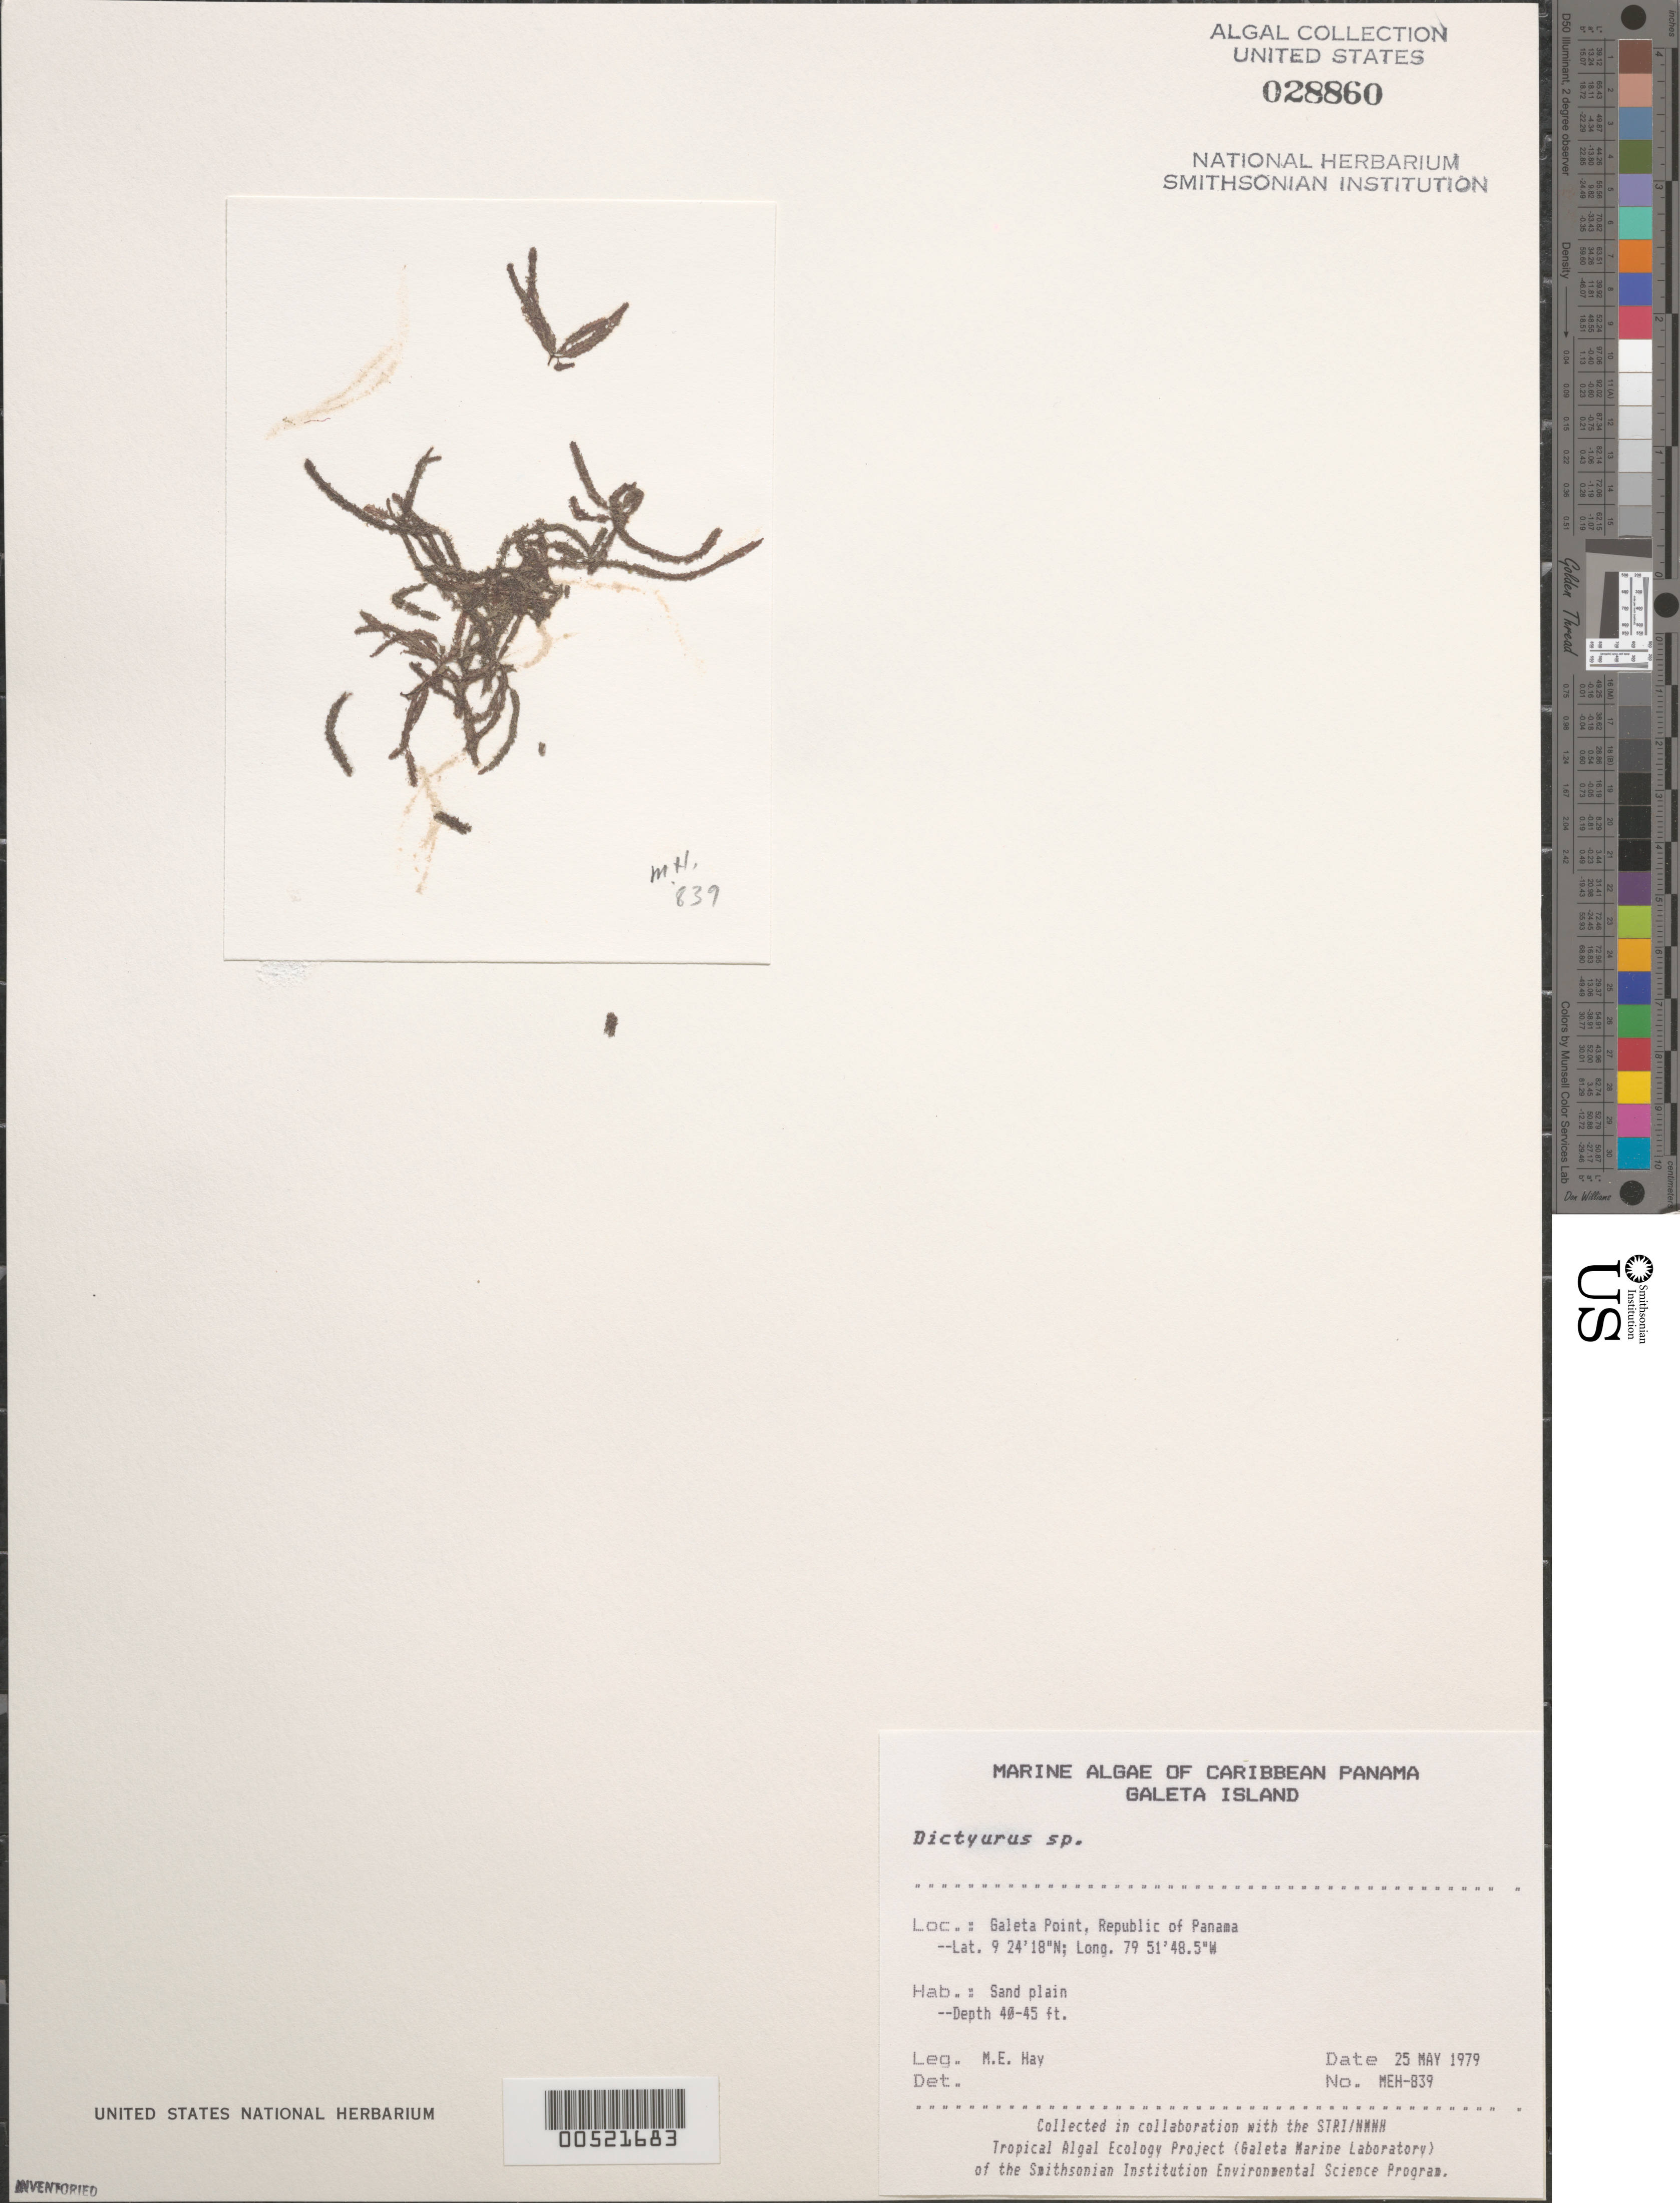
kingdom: Plantae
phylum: Rhodophyta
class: Florideophyceae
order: Ceramiales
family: Dasyaceae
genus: Dictyurus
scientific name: Dictyurus sp.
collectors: M. E. Hay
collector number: MEH-839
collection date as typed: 25 May 1979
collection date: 1979-05-25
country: Panama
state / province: Colón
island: Galeta Island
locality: Galeta Point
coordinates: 9 24' 18" N, 79 51' 48.5" W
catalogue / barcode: US 28860